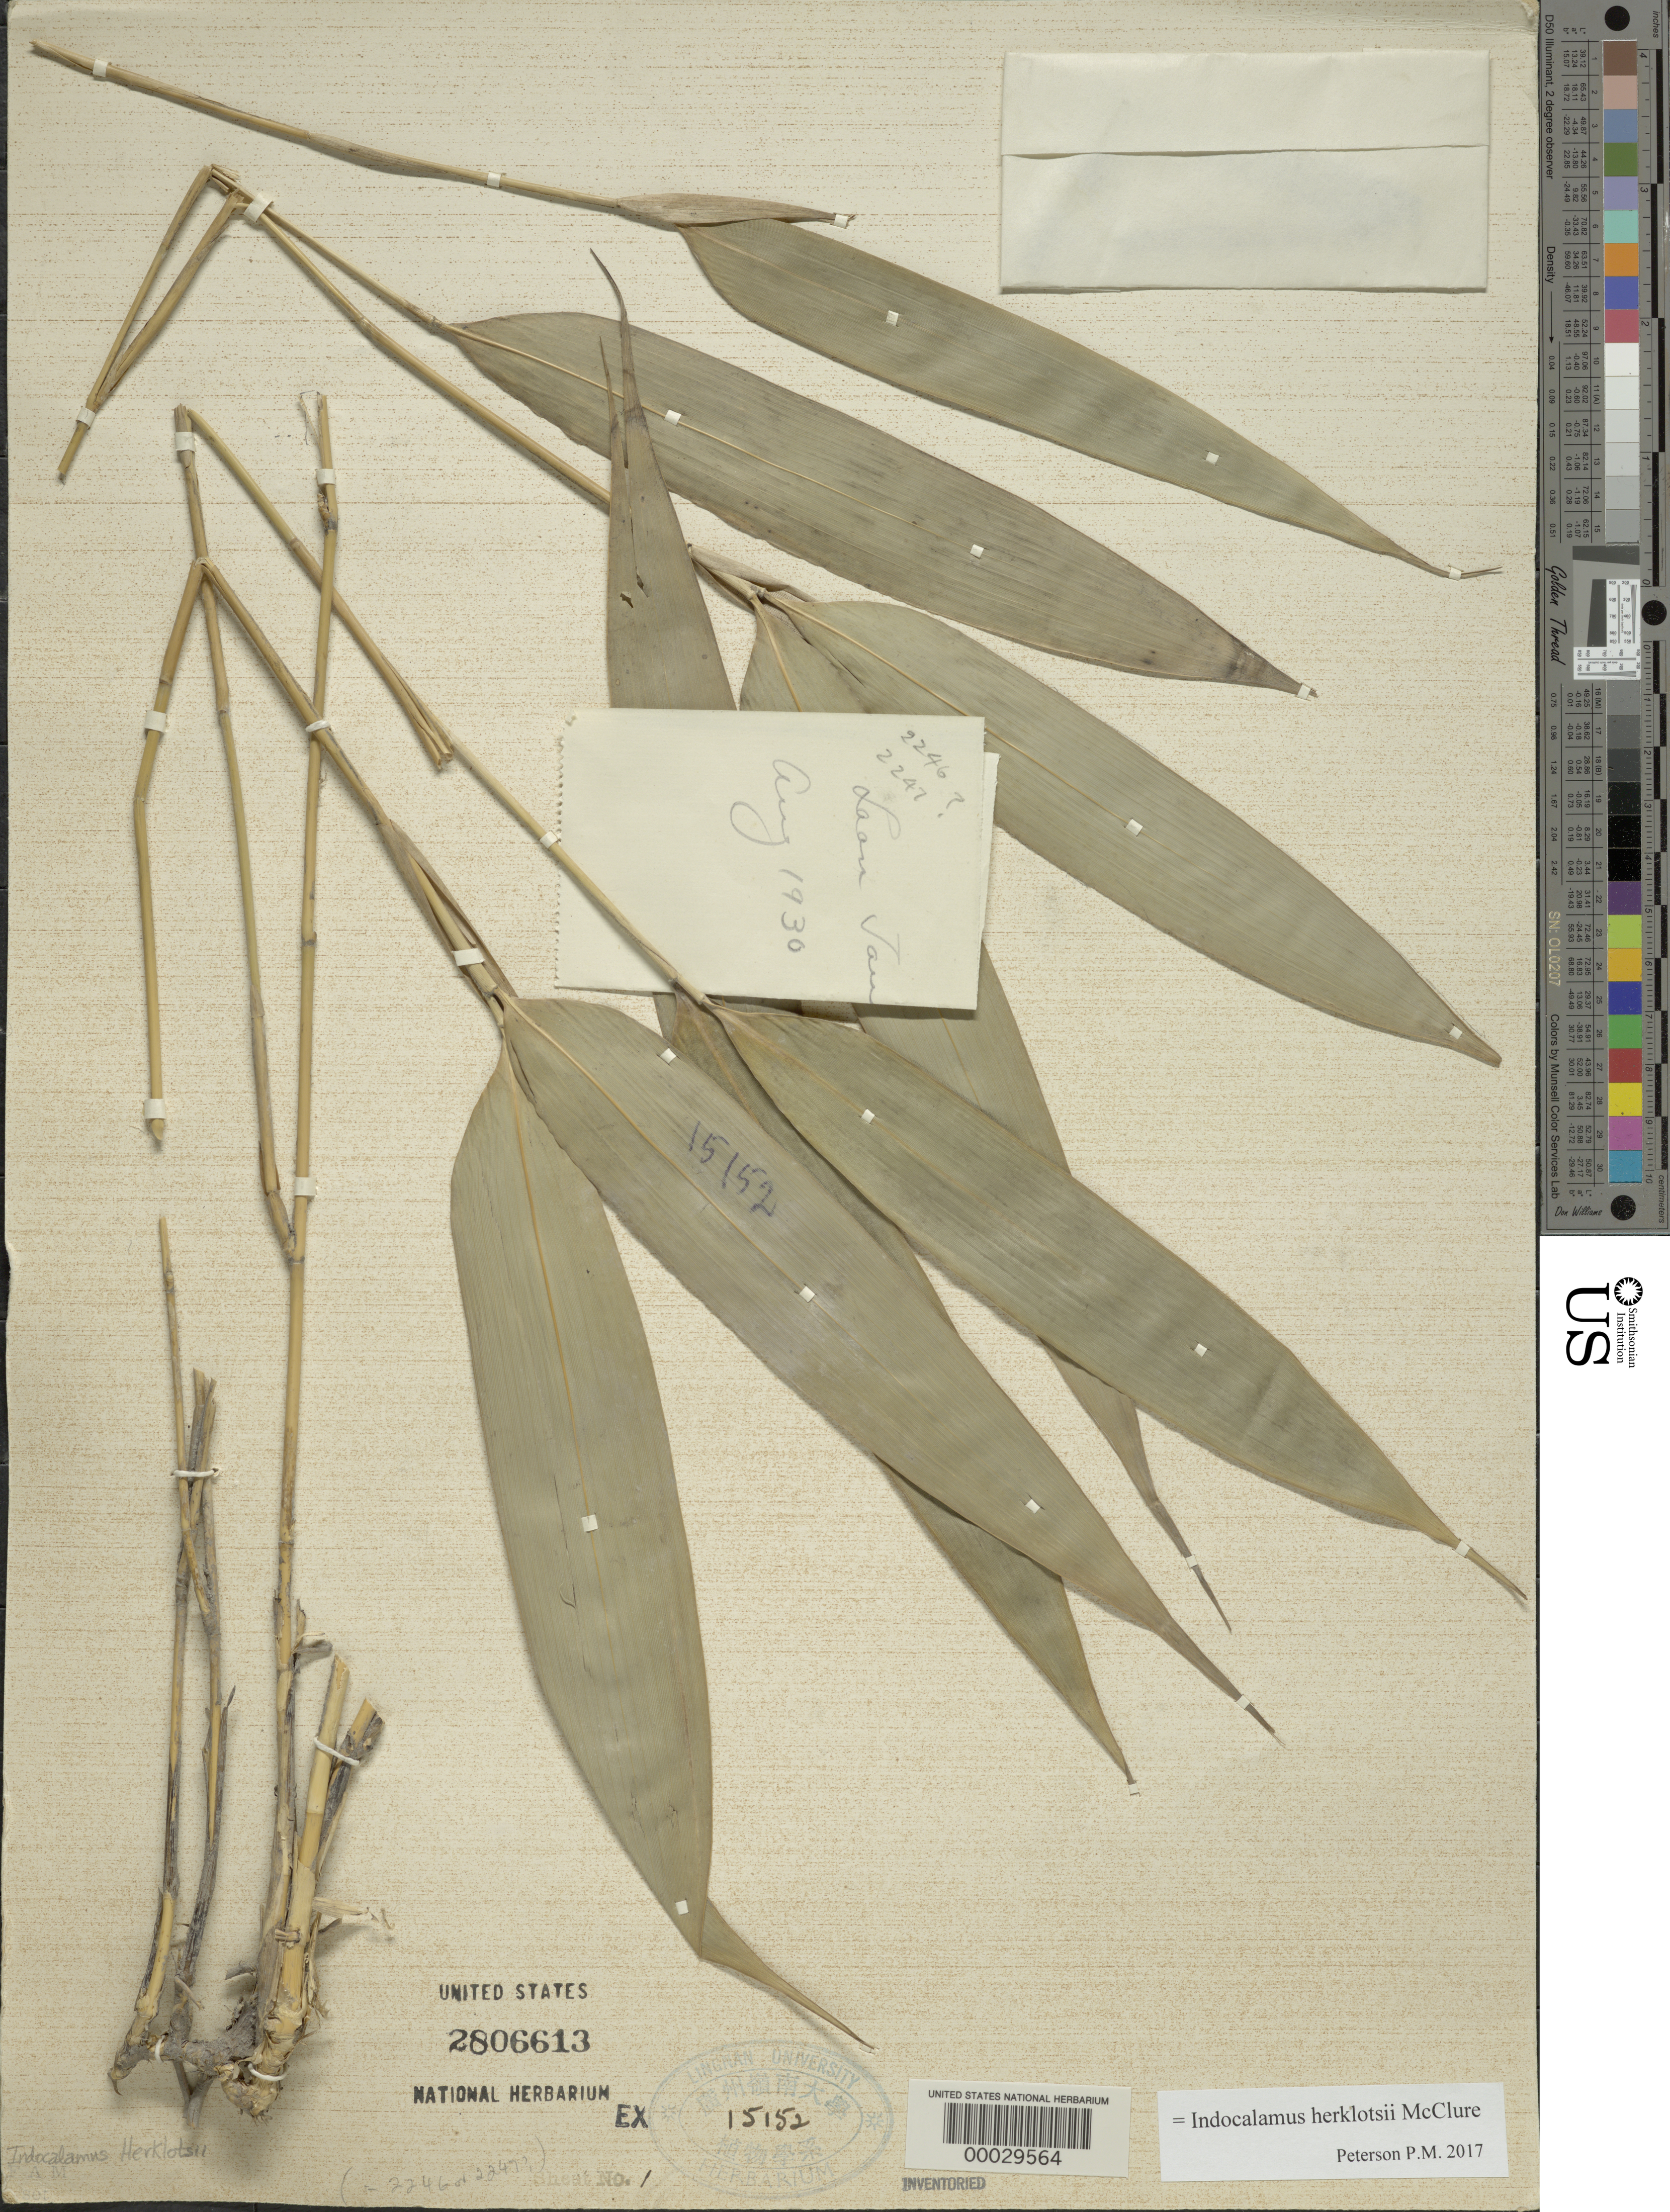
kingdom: Plantae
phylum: Tracheophyta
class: Liliopsida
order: Poales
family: Poaceae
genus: Indocalamus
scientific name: Indocalamus herklotsii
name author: McClure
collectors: F. A. McClure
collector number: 20268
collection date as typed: Aug 1930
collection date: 1930-08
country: China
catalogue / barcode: US 2806613